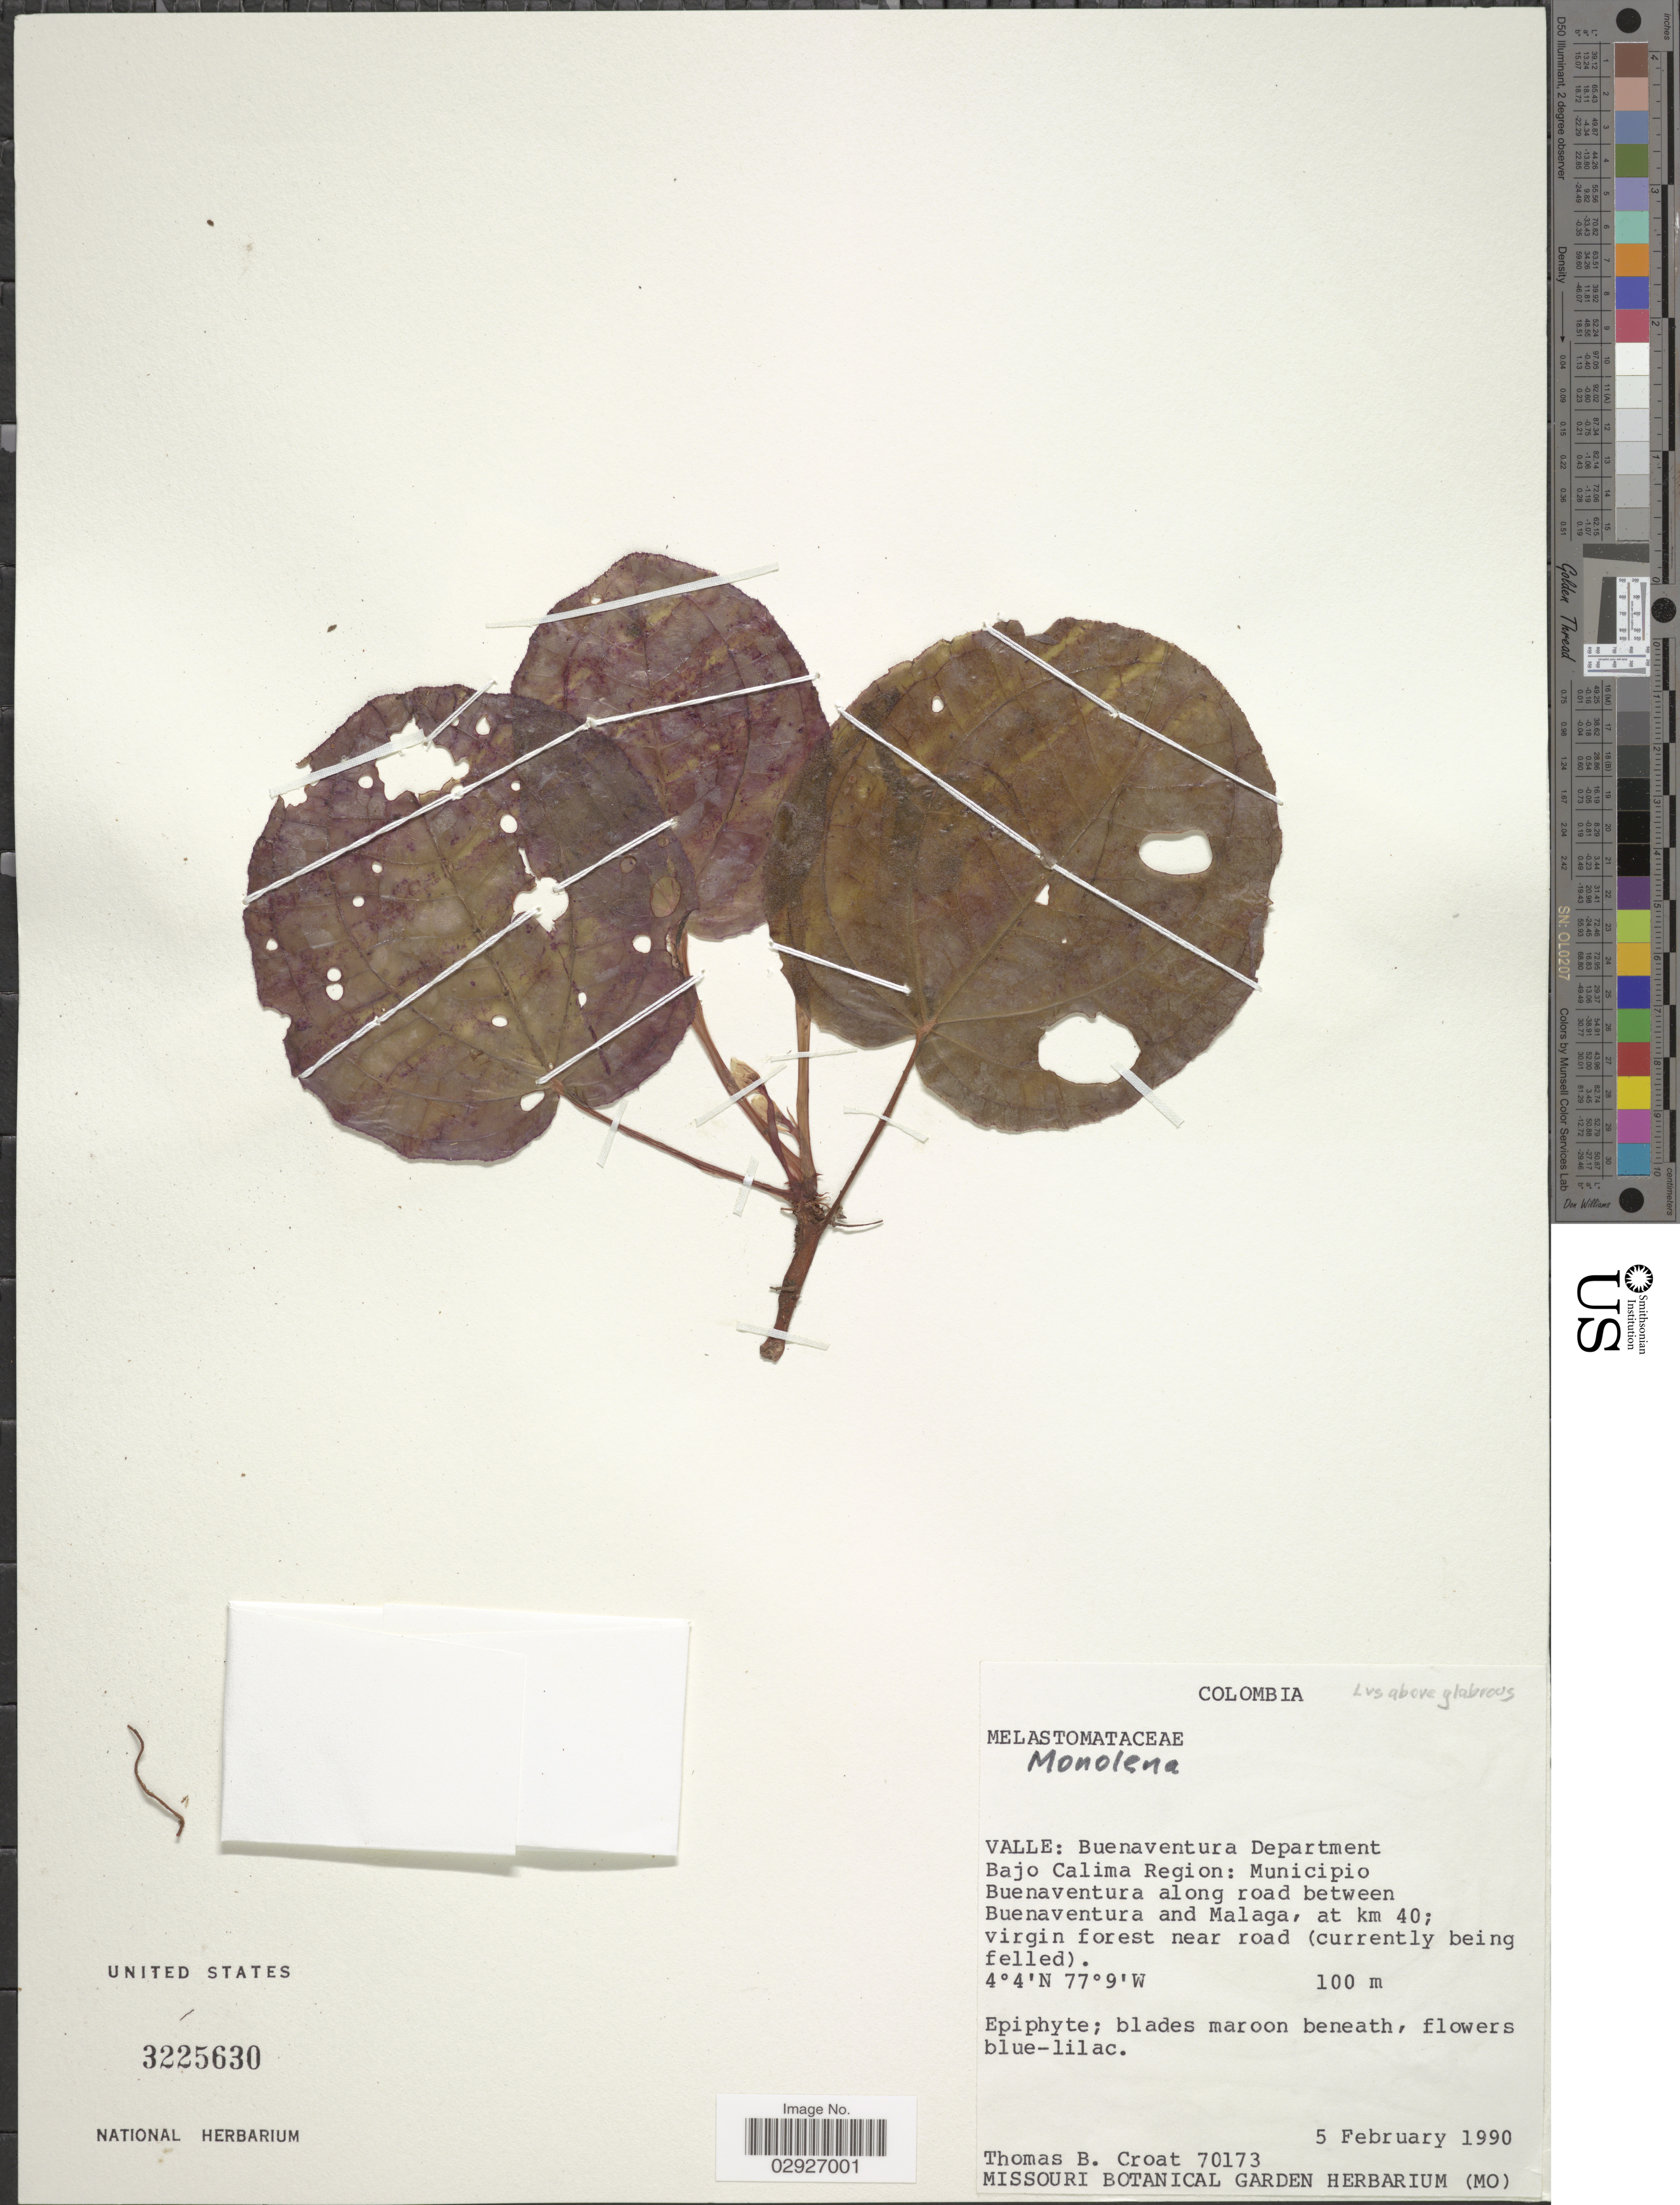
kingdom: Plantae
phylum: Tracheophyta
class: Magnoliopsida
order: Myrtales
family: Melastomataceae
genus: Monolena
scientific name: Monolena sp.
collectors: T. B. Croat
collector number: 70173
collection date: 1990-02-05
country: Colombia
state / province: Valle del Cauca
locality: Valle: Buenaventura Department. Bajo Calima Region: Municipio Buenaventura along road between Buenaventura and Malaga, at km 40.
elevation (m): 100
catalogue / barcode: US 3225630